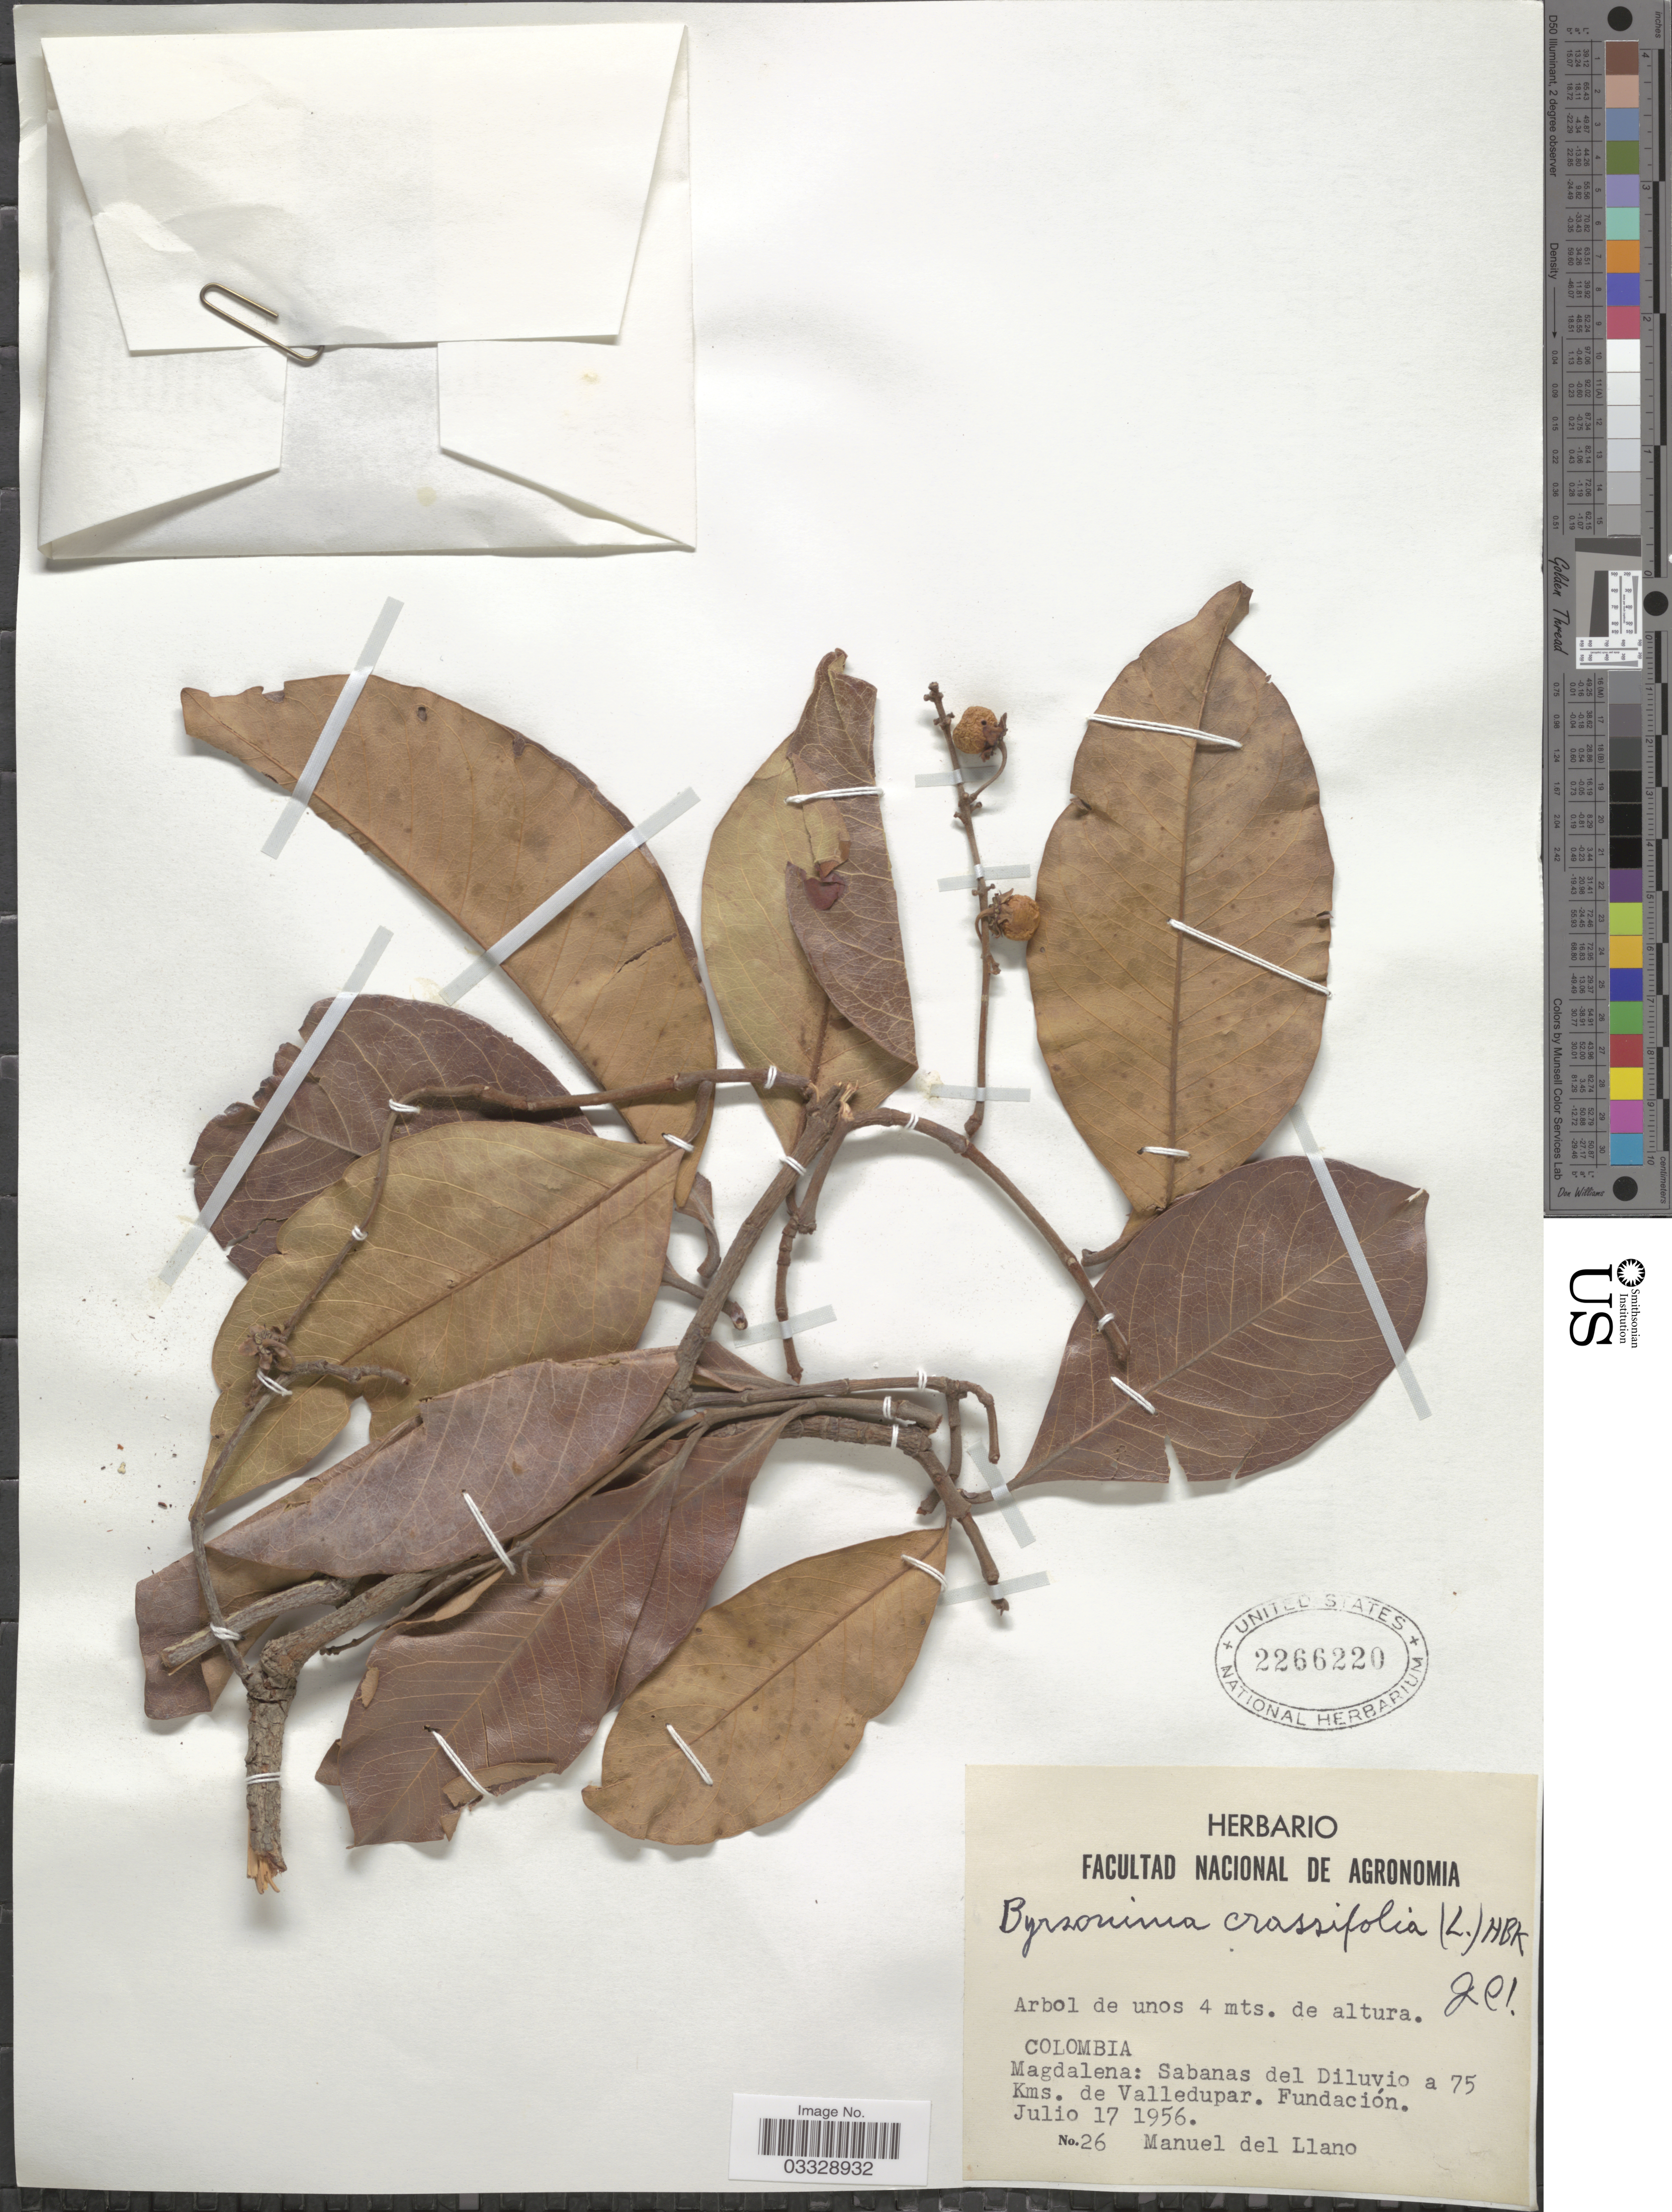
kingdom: Plantae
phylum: Tracheophyta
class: Magnoliopsida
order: Malpighiales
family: Malpighiaceae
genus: Byrsonima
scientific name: Byrsonima crassifolia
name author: (L.) Kunth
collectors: M. d. Llano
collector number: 26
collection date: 1956-07-17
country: Colombia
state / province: Magdalena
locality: Sabanas del Diluvio a 75 Kms. de Valledupar. Fundación.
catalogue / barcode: US 2266220